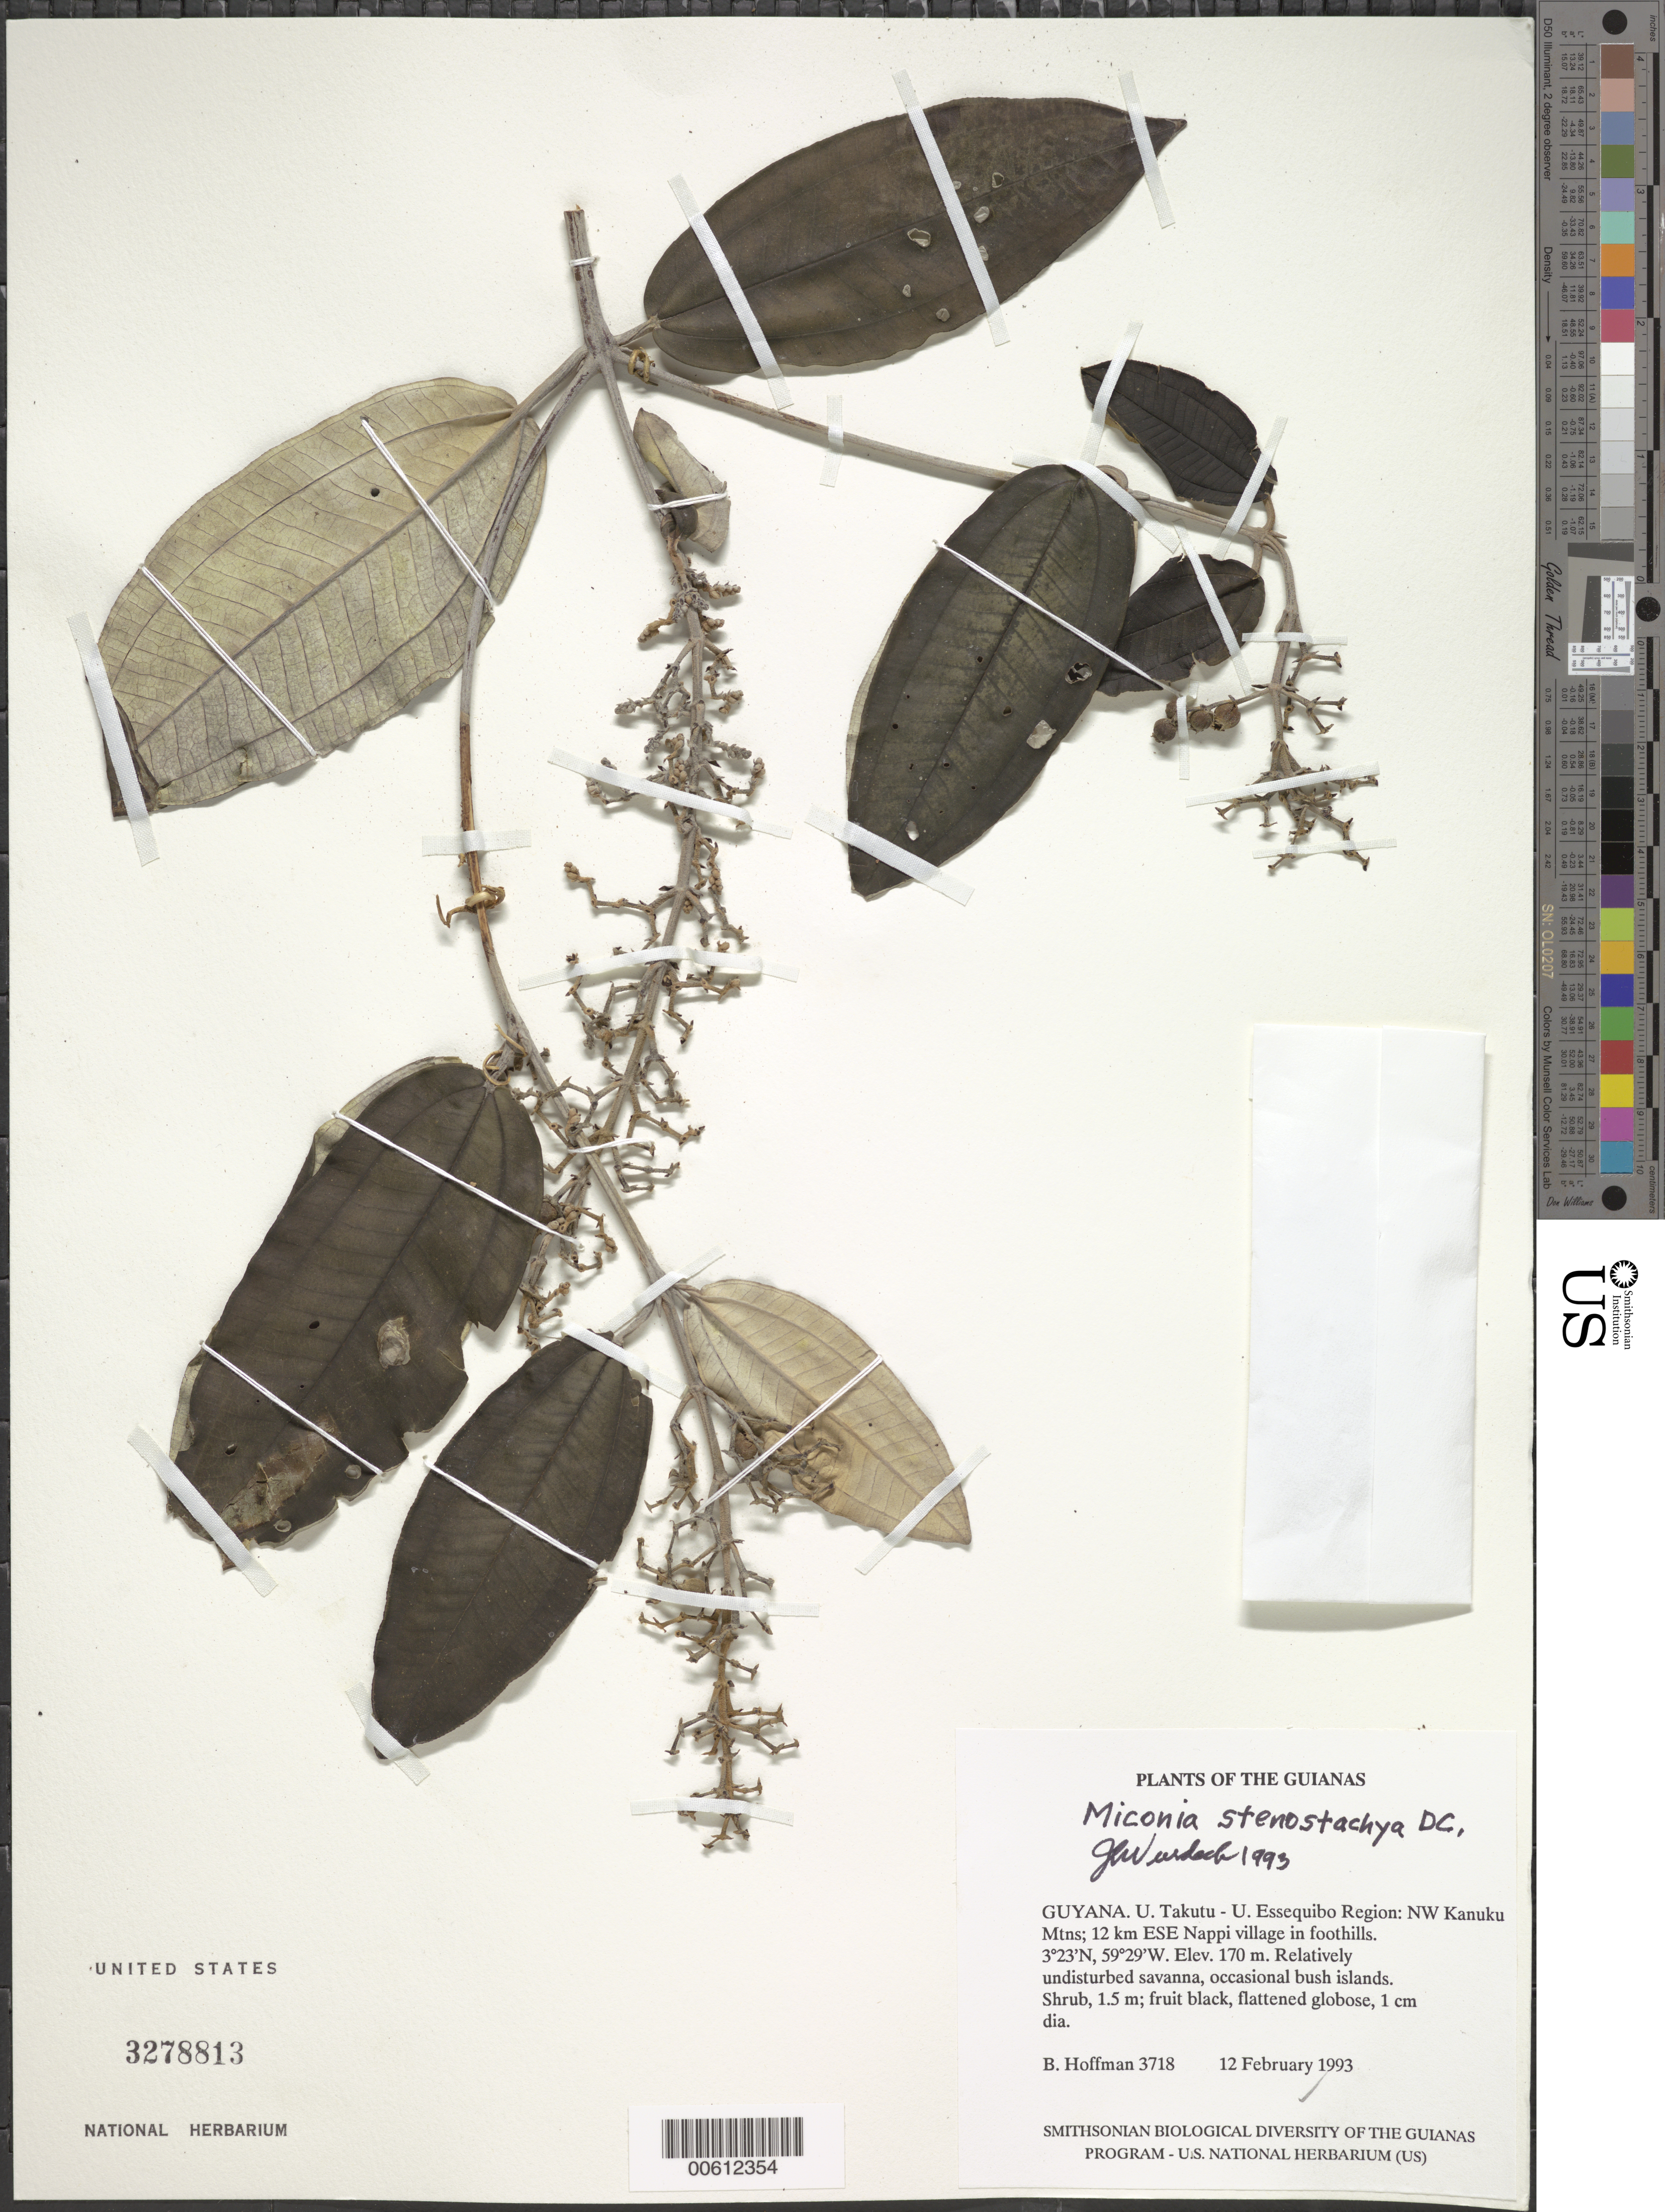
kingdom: Plantae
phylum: Tracheophyta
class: Magnoliopsida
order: Myrtales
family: Melastomataceae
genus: Miconia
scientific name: Miconia stenostachya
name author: DC.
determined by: Wurdack, John J., (US), US (UNITED STATES)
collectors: B. Hoffman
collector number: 3718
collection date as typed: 12 February 1993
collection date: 1993-02-12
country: Guyana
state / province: U. Takutu-U. Essequibo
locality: NW Kanuku Mountains; 12 km ESE of Nappi village in foothills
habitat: Relatively undisturbed savanna, occasional bush islands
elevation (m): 170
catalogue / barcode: US 3278813